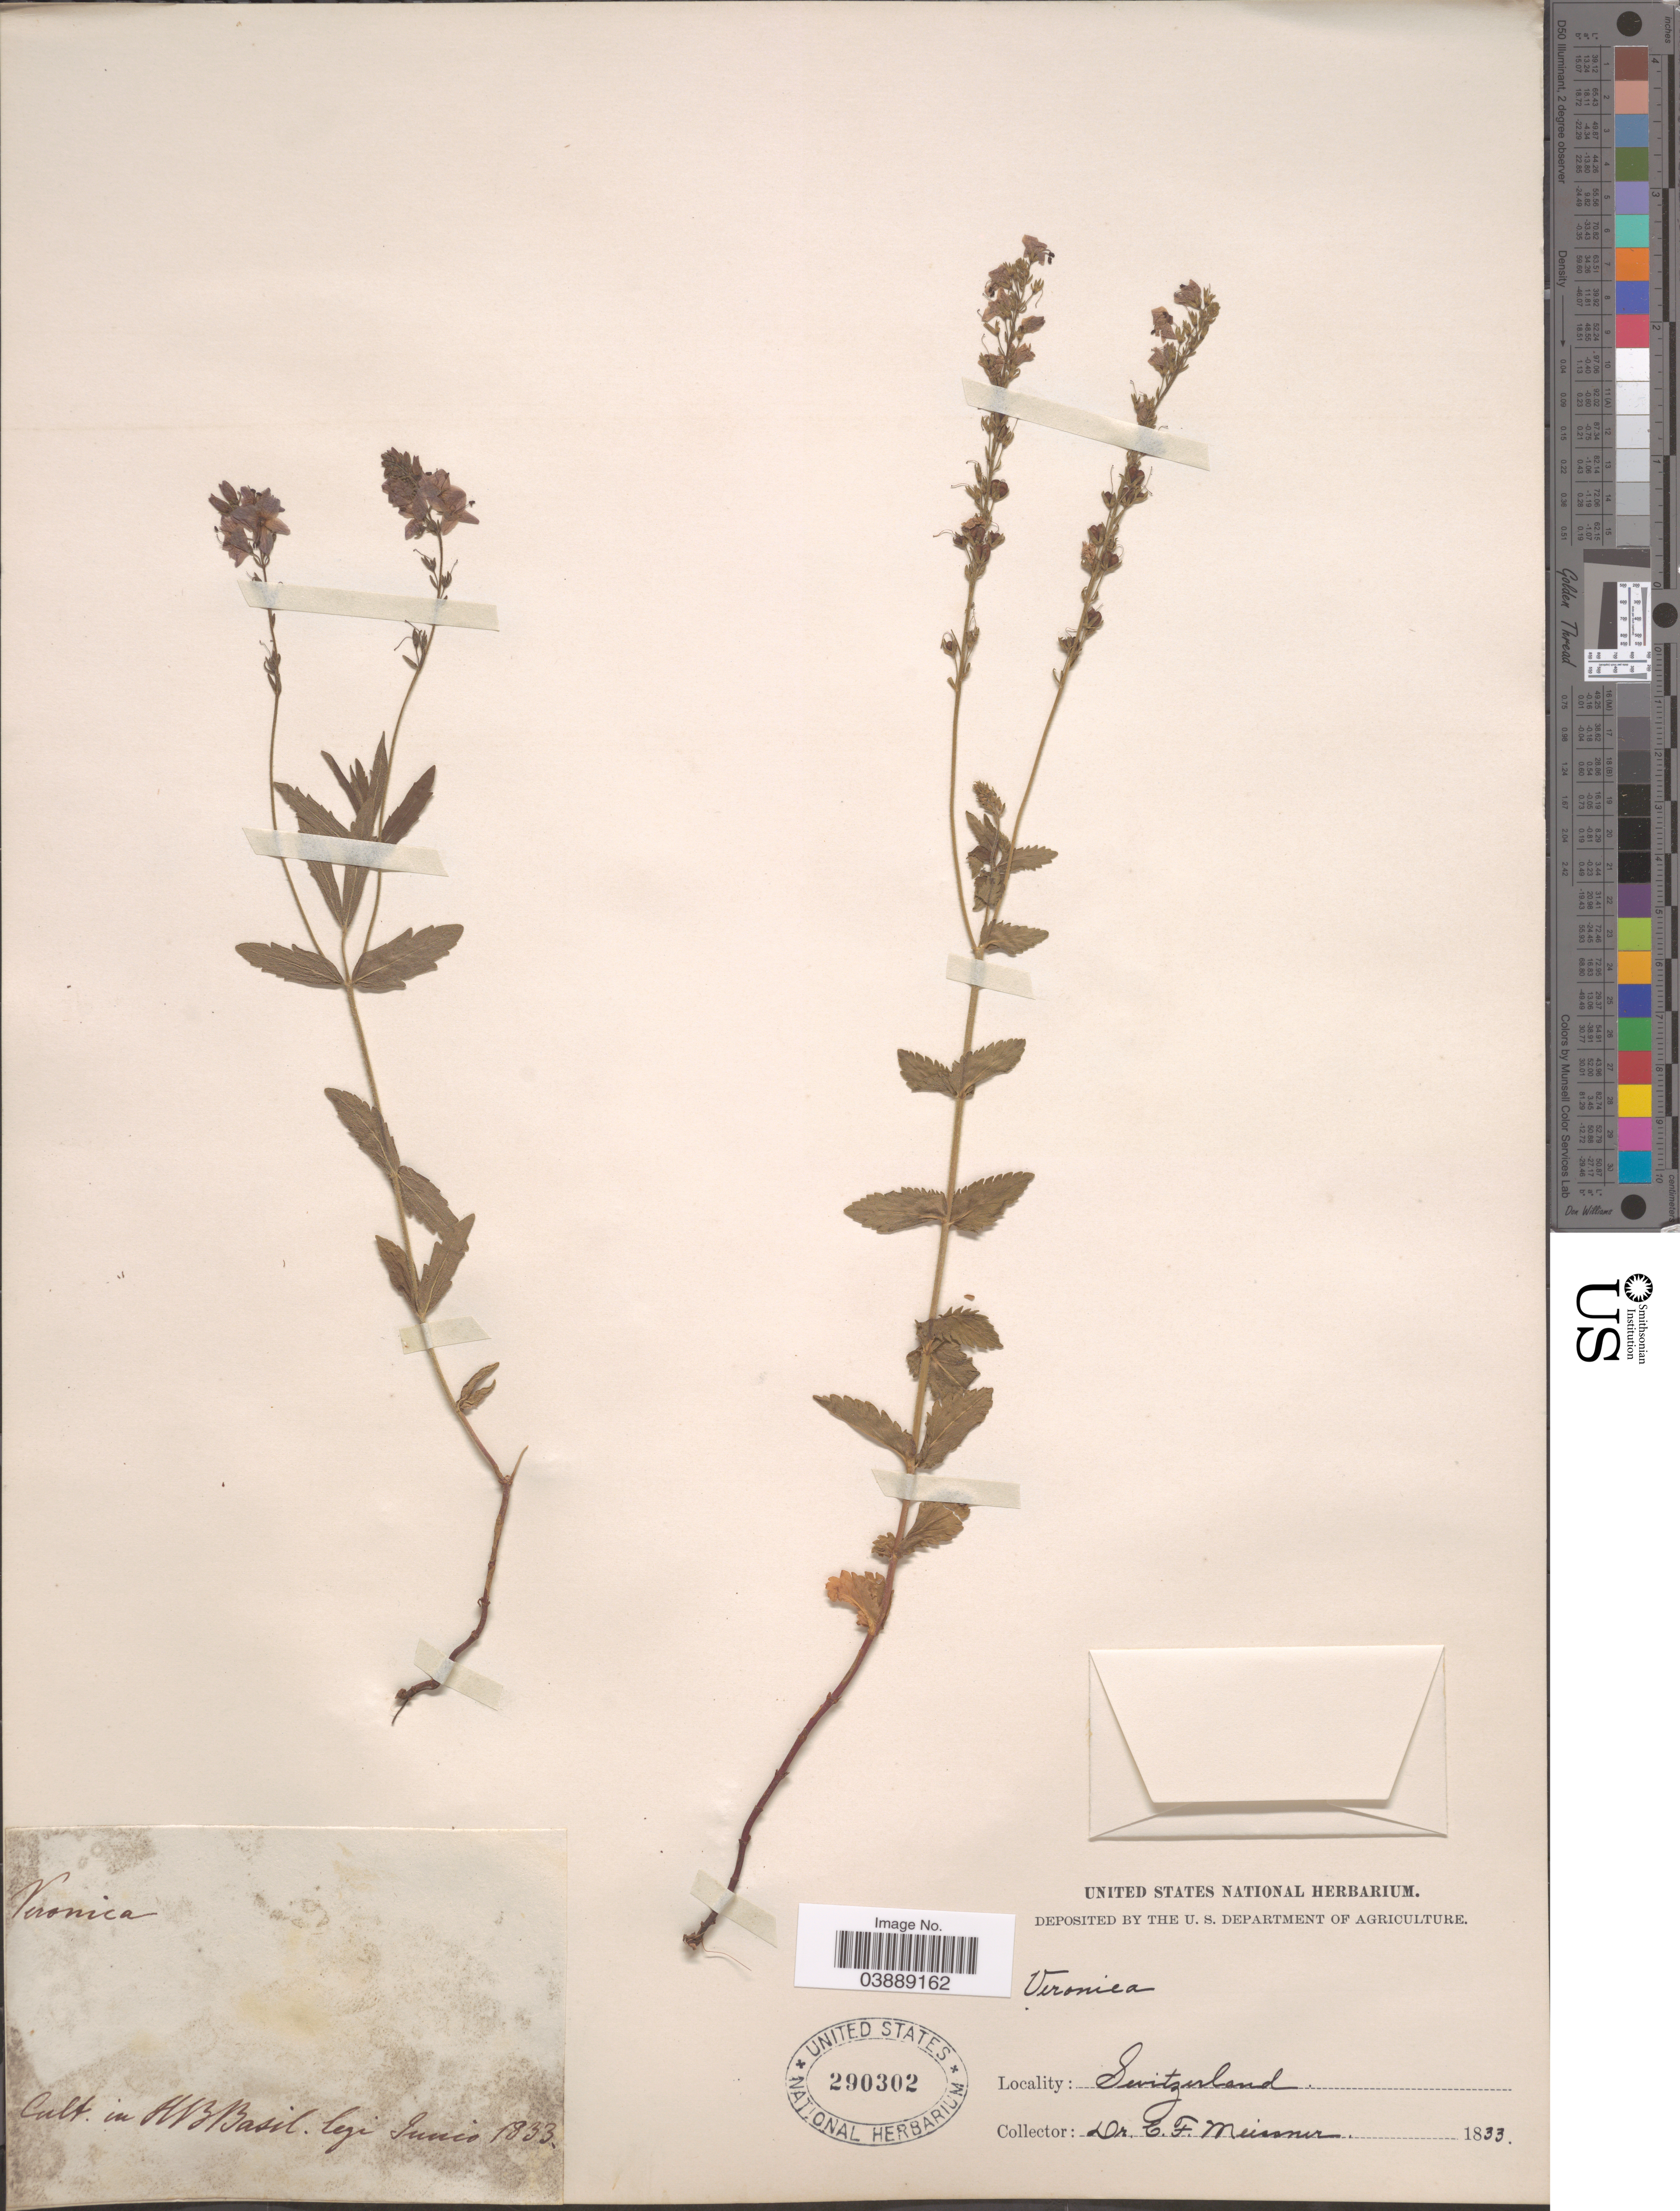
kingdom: Plantae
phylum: Tracheophyta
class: Magnoliopsida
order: Lamiales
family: Plantaginaceae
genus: Veronica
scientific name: Veronica chamaedrys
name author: L.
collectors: C. F. W. Meissner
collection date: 1833-06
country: Switzerland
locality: In HB Basil.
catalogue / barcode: US 290302